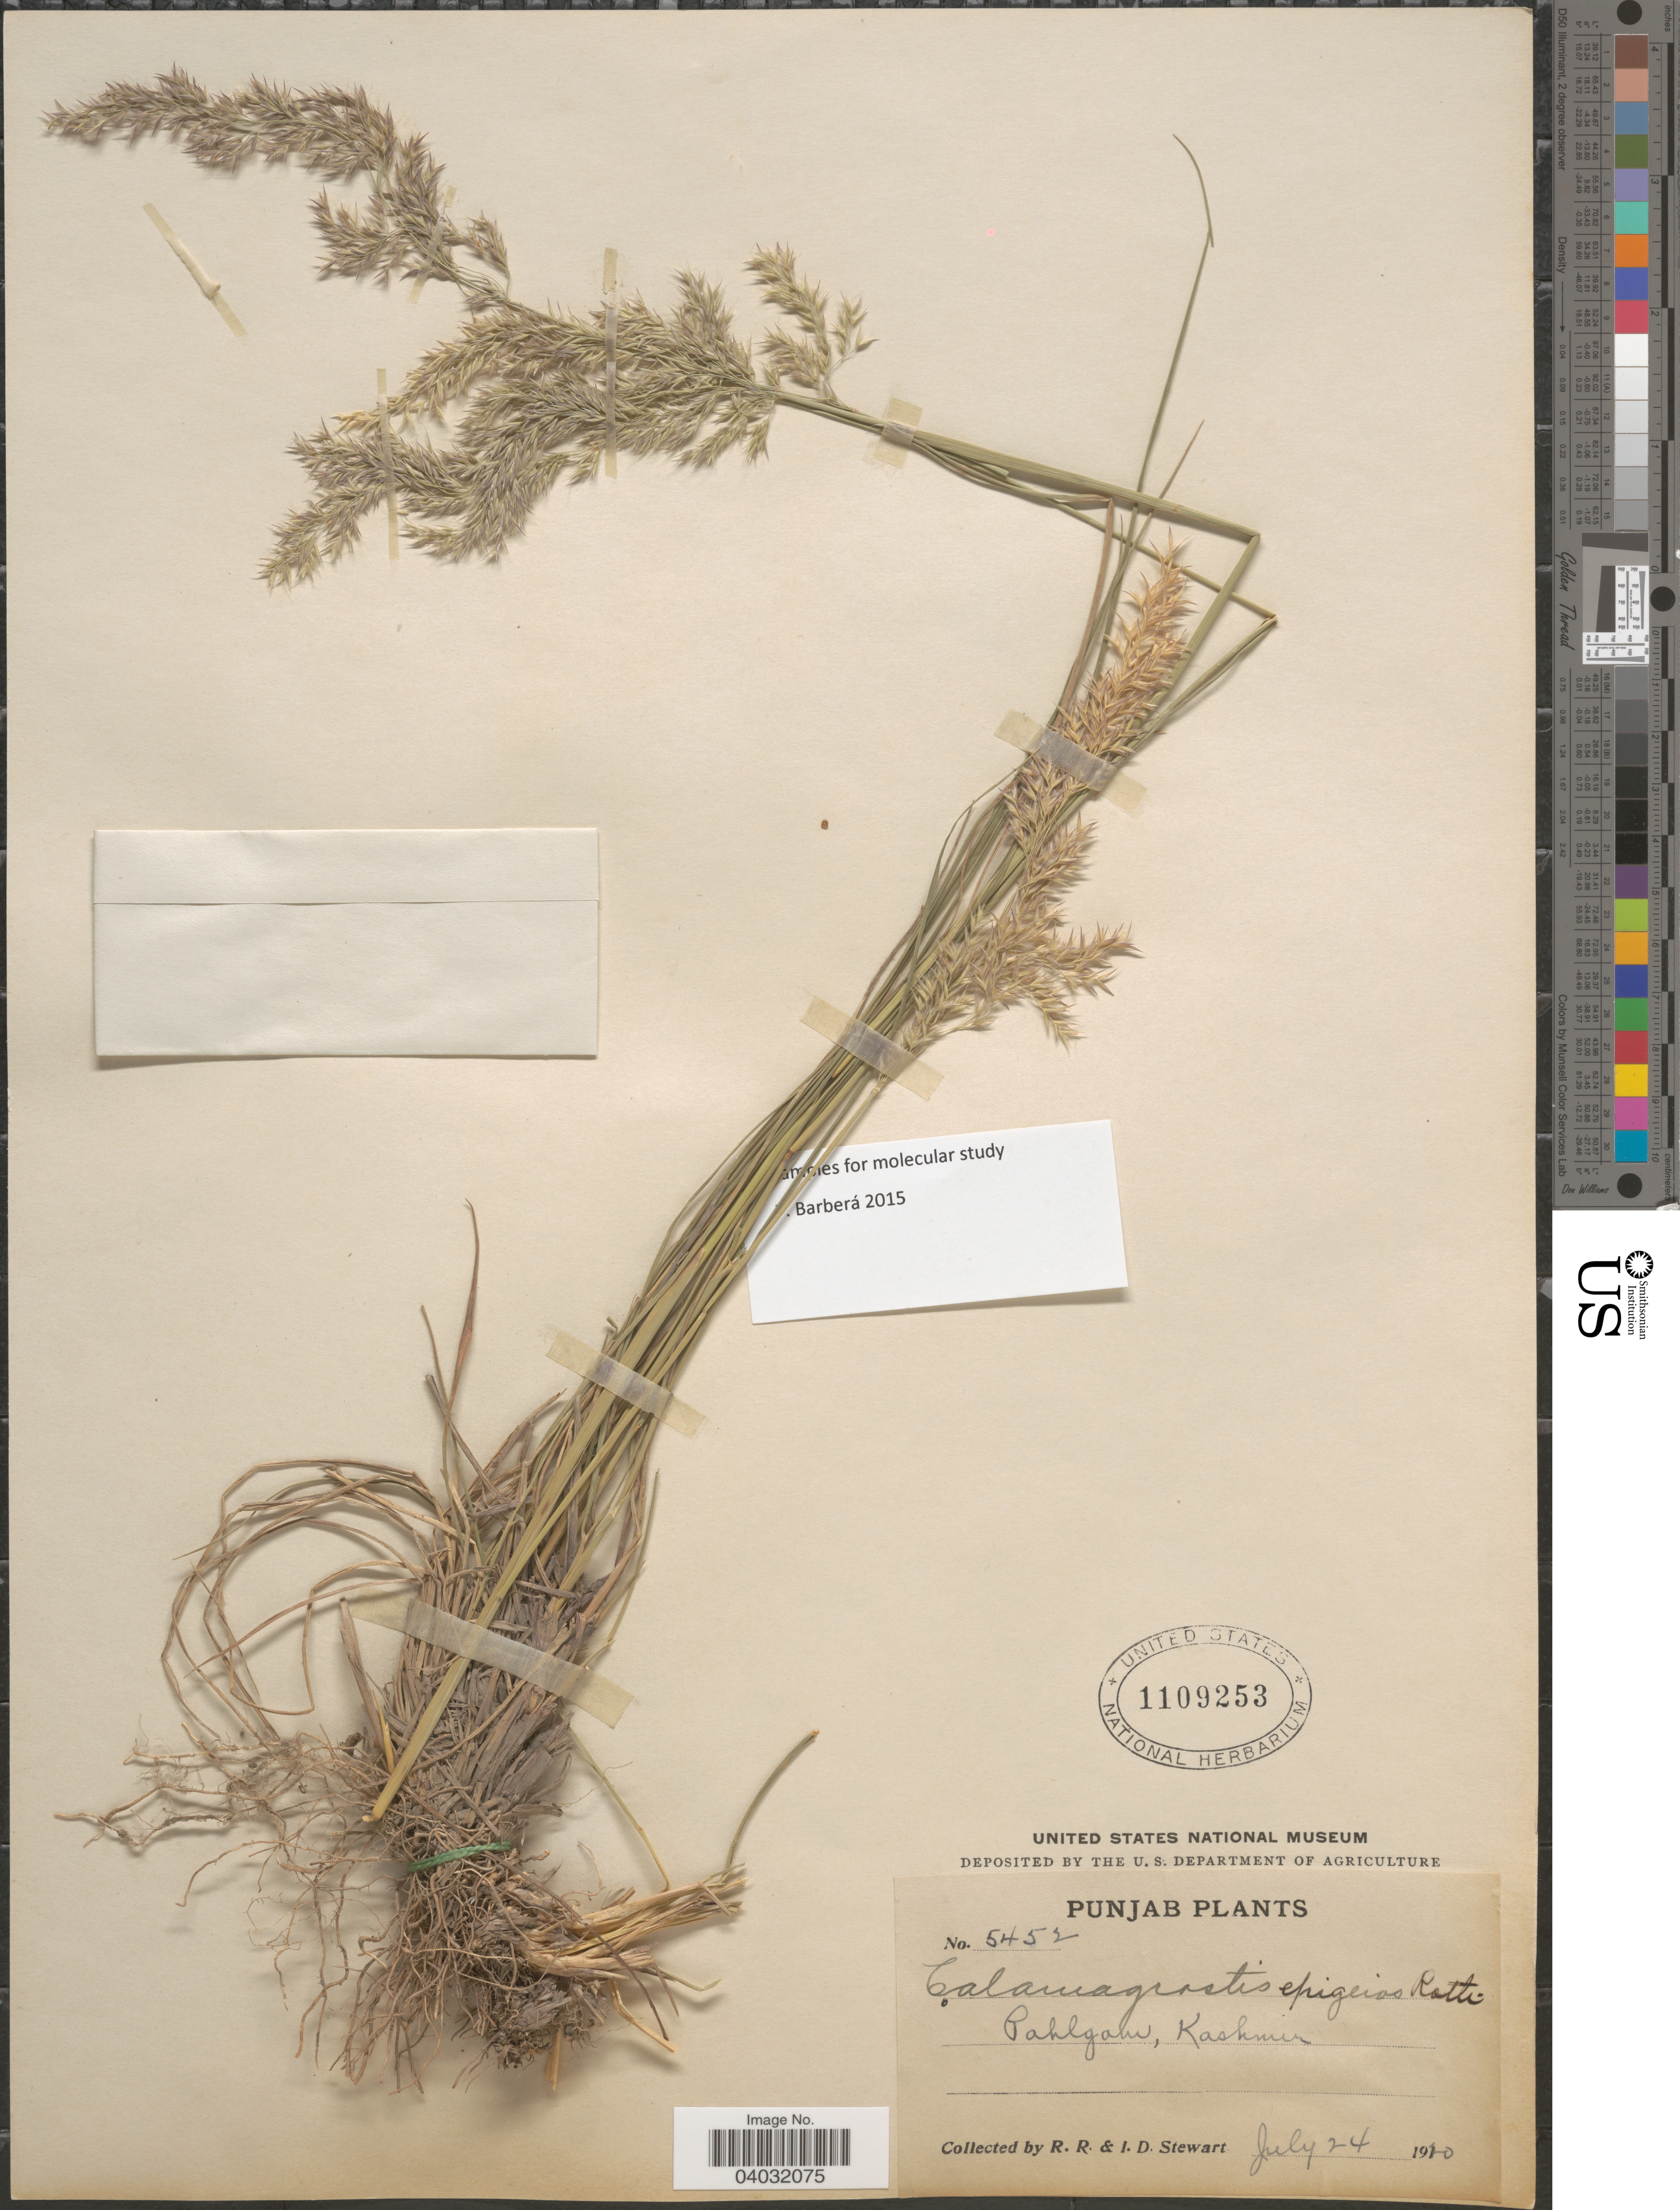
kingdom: Plantae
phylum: Tracheophyta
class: Liliopsida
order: Poales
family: Poaceae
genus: Calamagrostis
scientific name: Calamagrostis epigeios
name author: (L.) Roth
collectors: R. Stewart & I. Stewart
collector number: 5452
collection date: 1920-07-24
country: India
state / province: Jammu and Kashmir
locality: Pahlgam, Kashmir.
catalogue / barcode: US 1109253